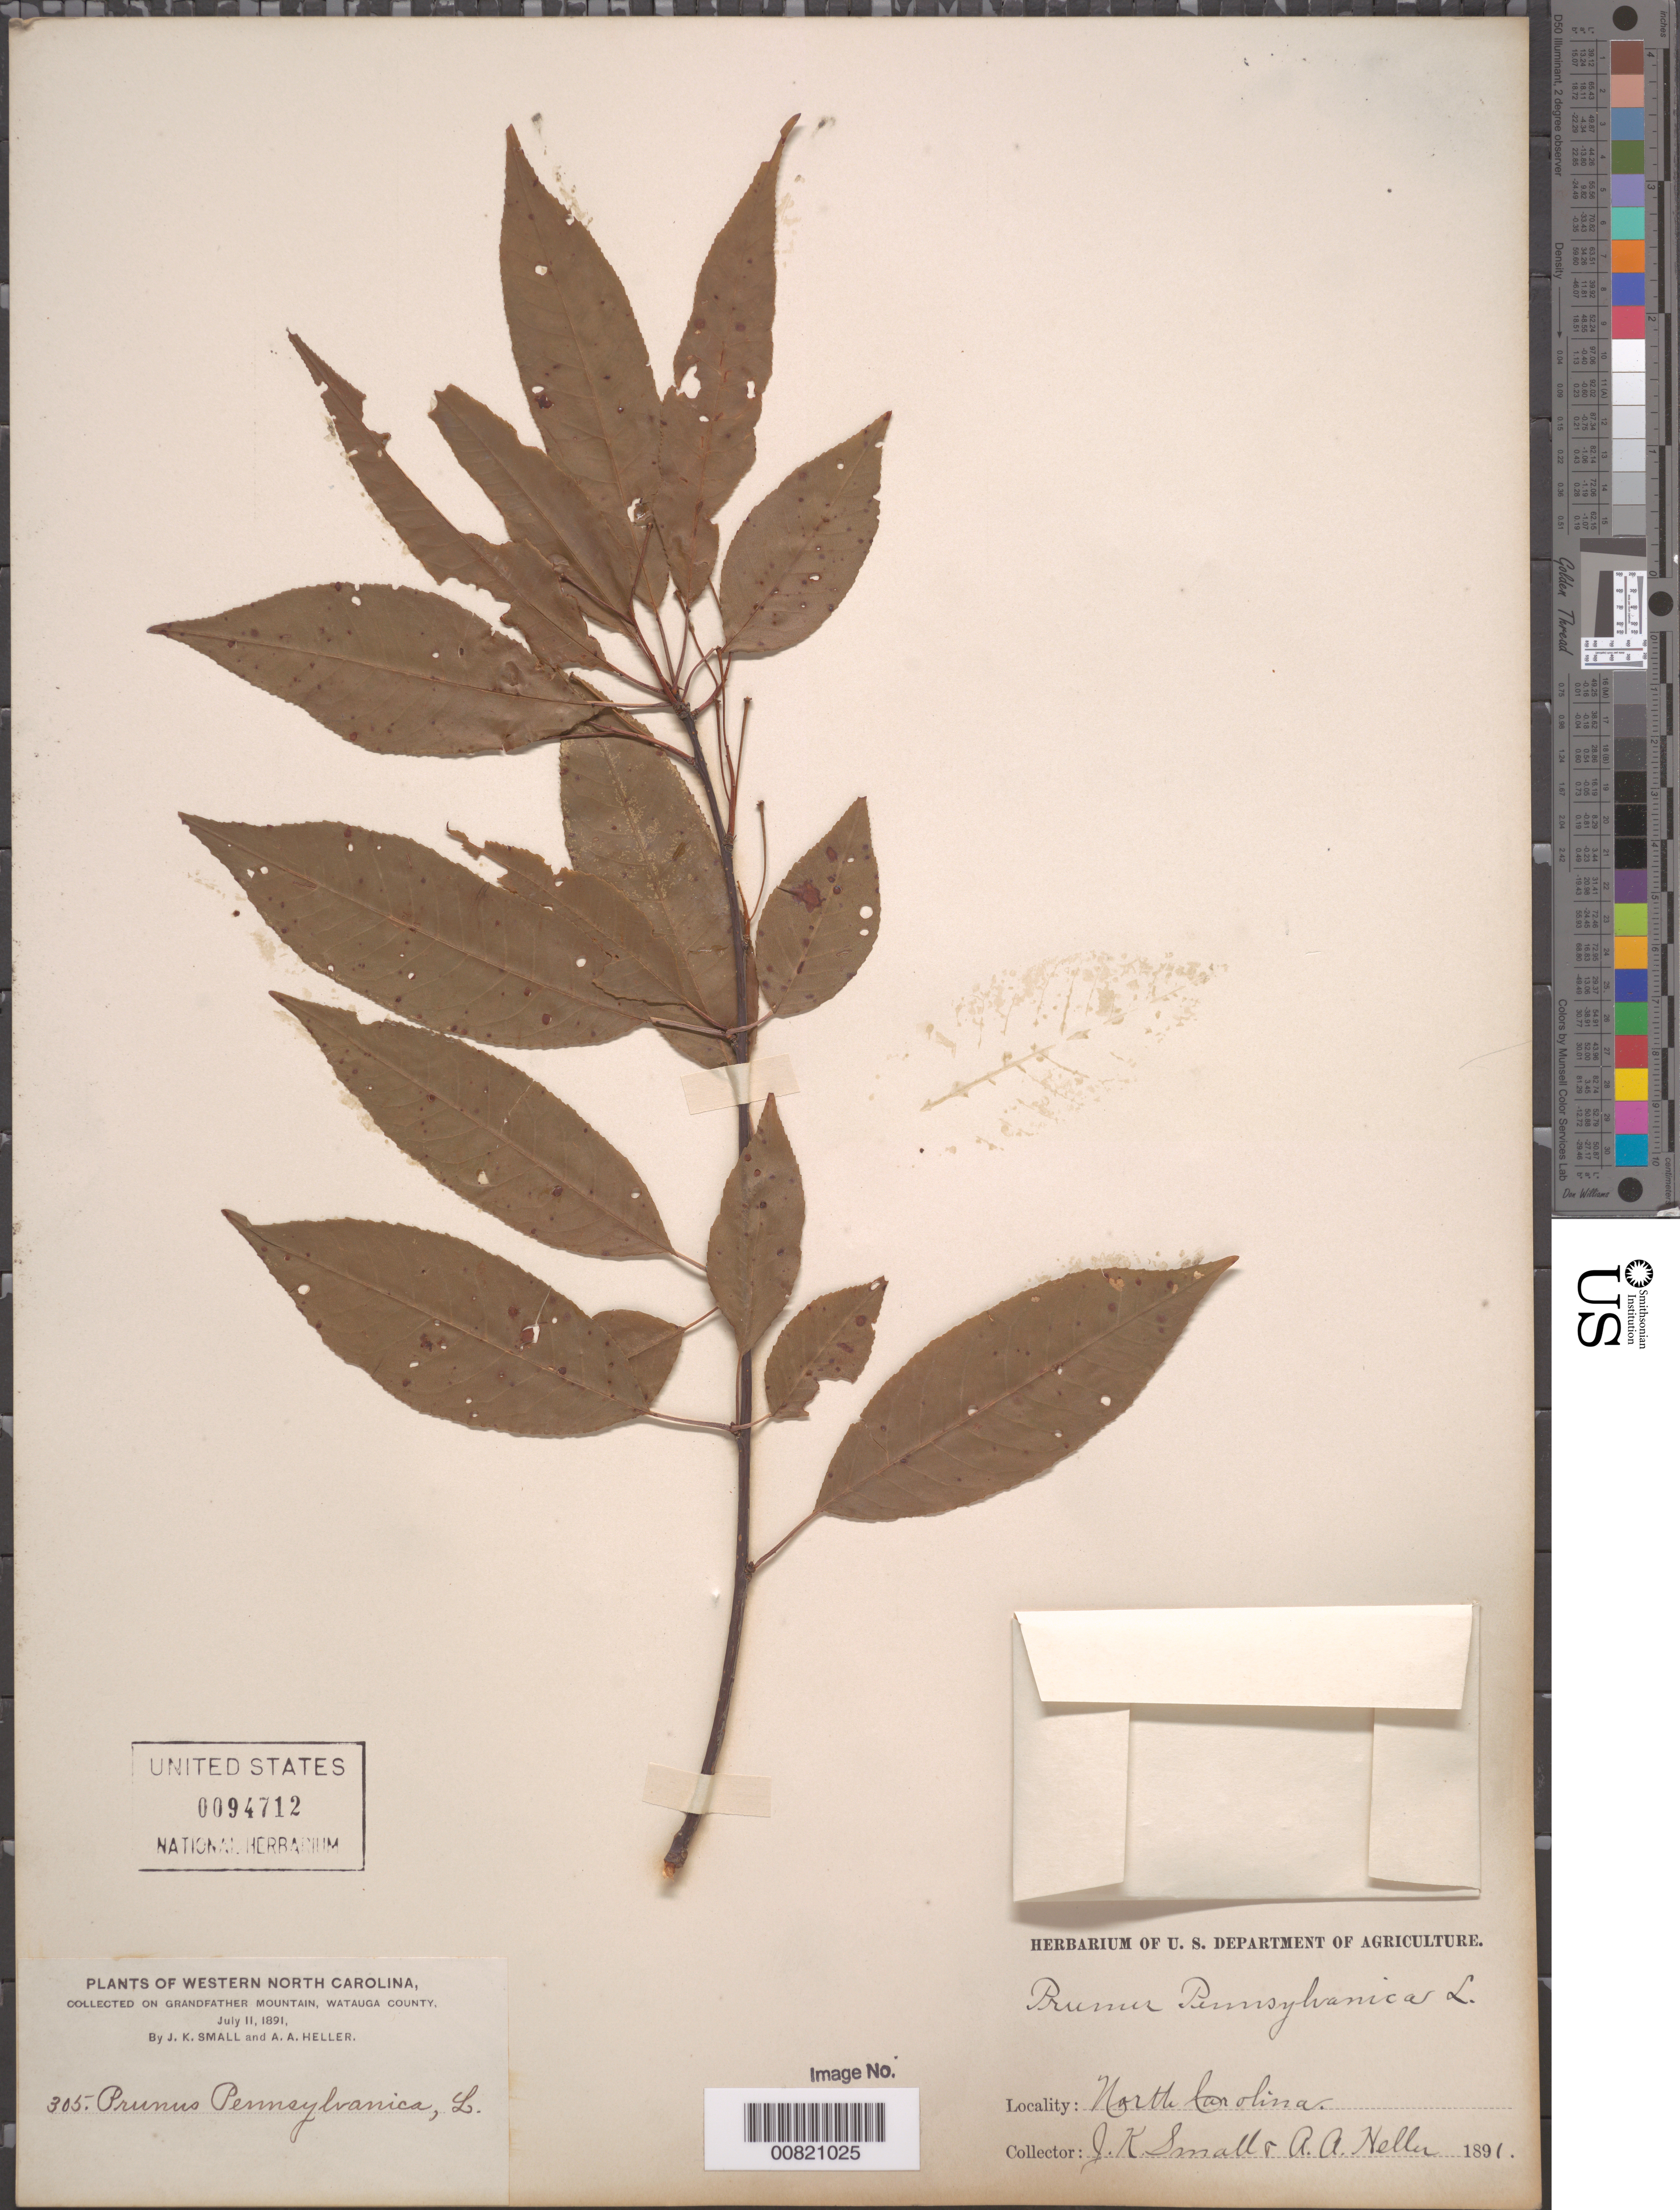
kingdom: Plantae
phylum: Tracheophyta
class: Magnoliopsida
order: Rosales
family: Rosaceae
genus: Prunus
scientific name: Prunus pensylvanica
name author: L. f.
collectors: J. K. Small & A. A. Heller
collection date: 1891-07-11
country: United States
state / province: North Carolina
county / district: Watauga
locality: Grandfather mountain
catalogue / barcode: US 94712